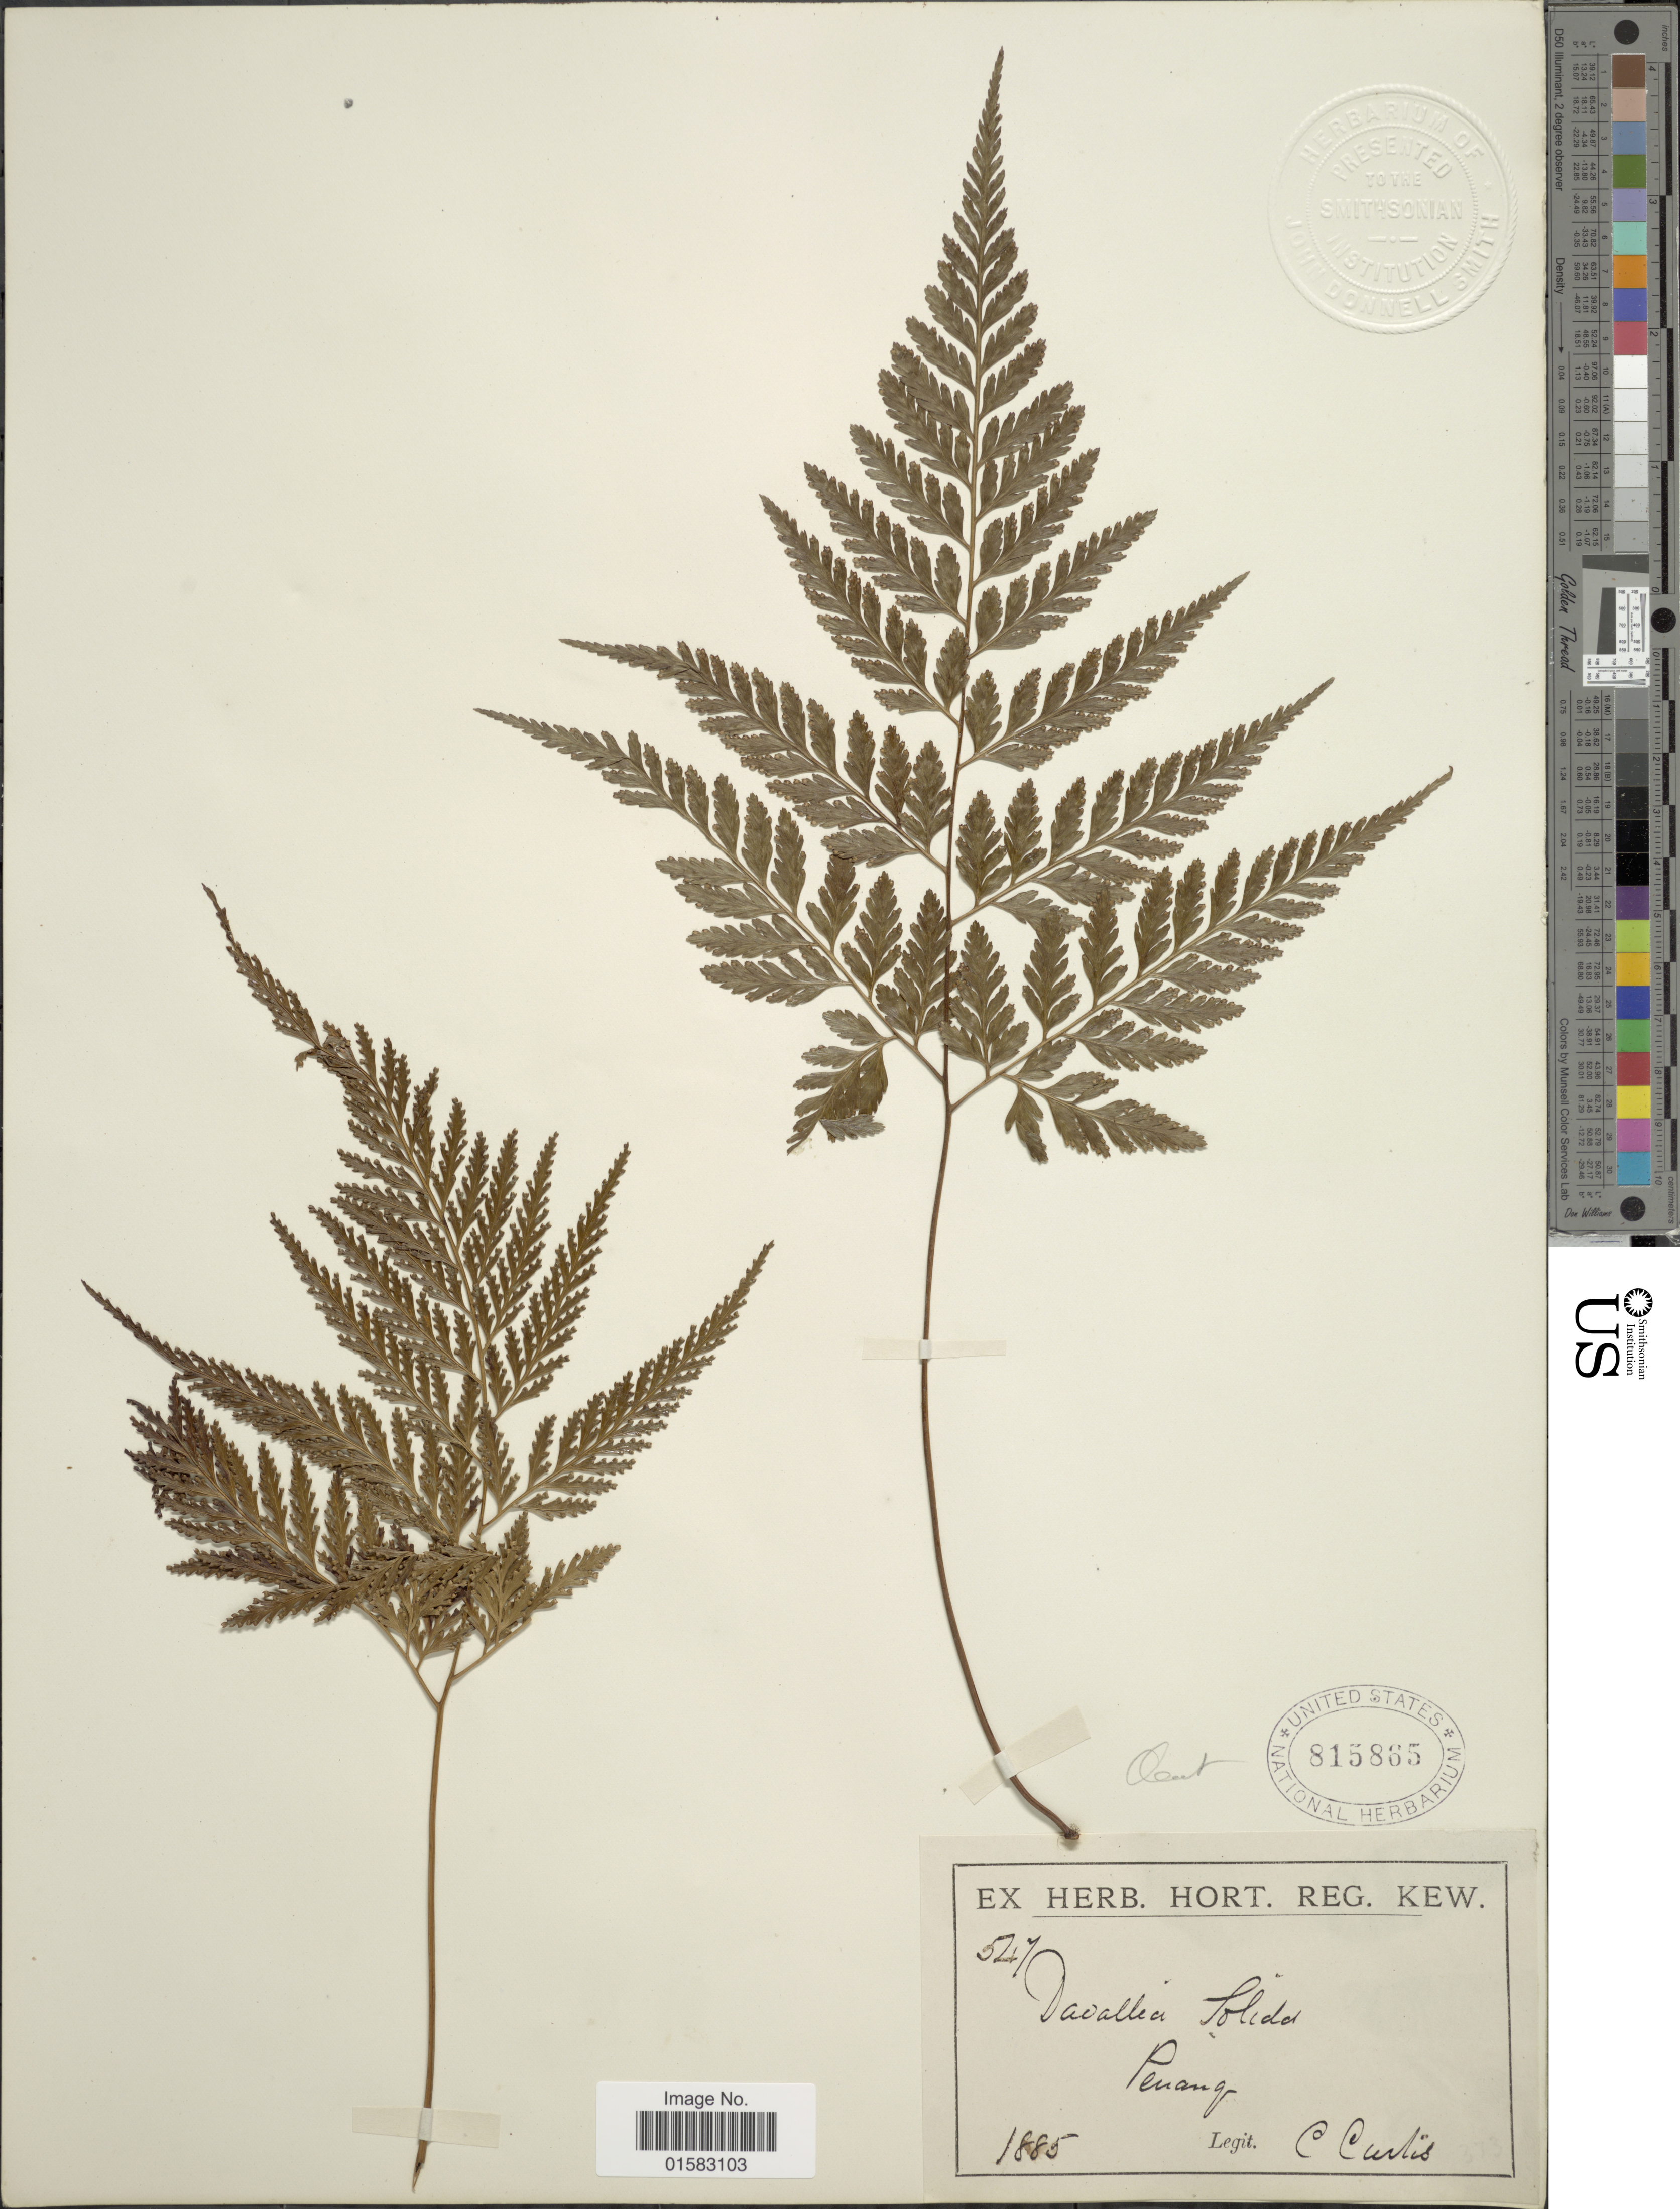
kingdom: Plantae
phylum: Tracheophyta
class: Polypodiopsida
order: Polypodiales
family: Davalliaceae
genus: Davallia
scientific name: Davallia sp.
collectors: C. Curtis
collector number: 547*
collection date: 1885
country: Malaysia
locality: Penang [interpreted]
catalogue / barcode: US 815865